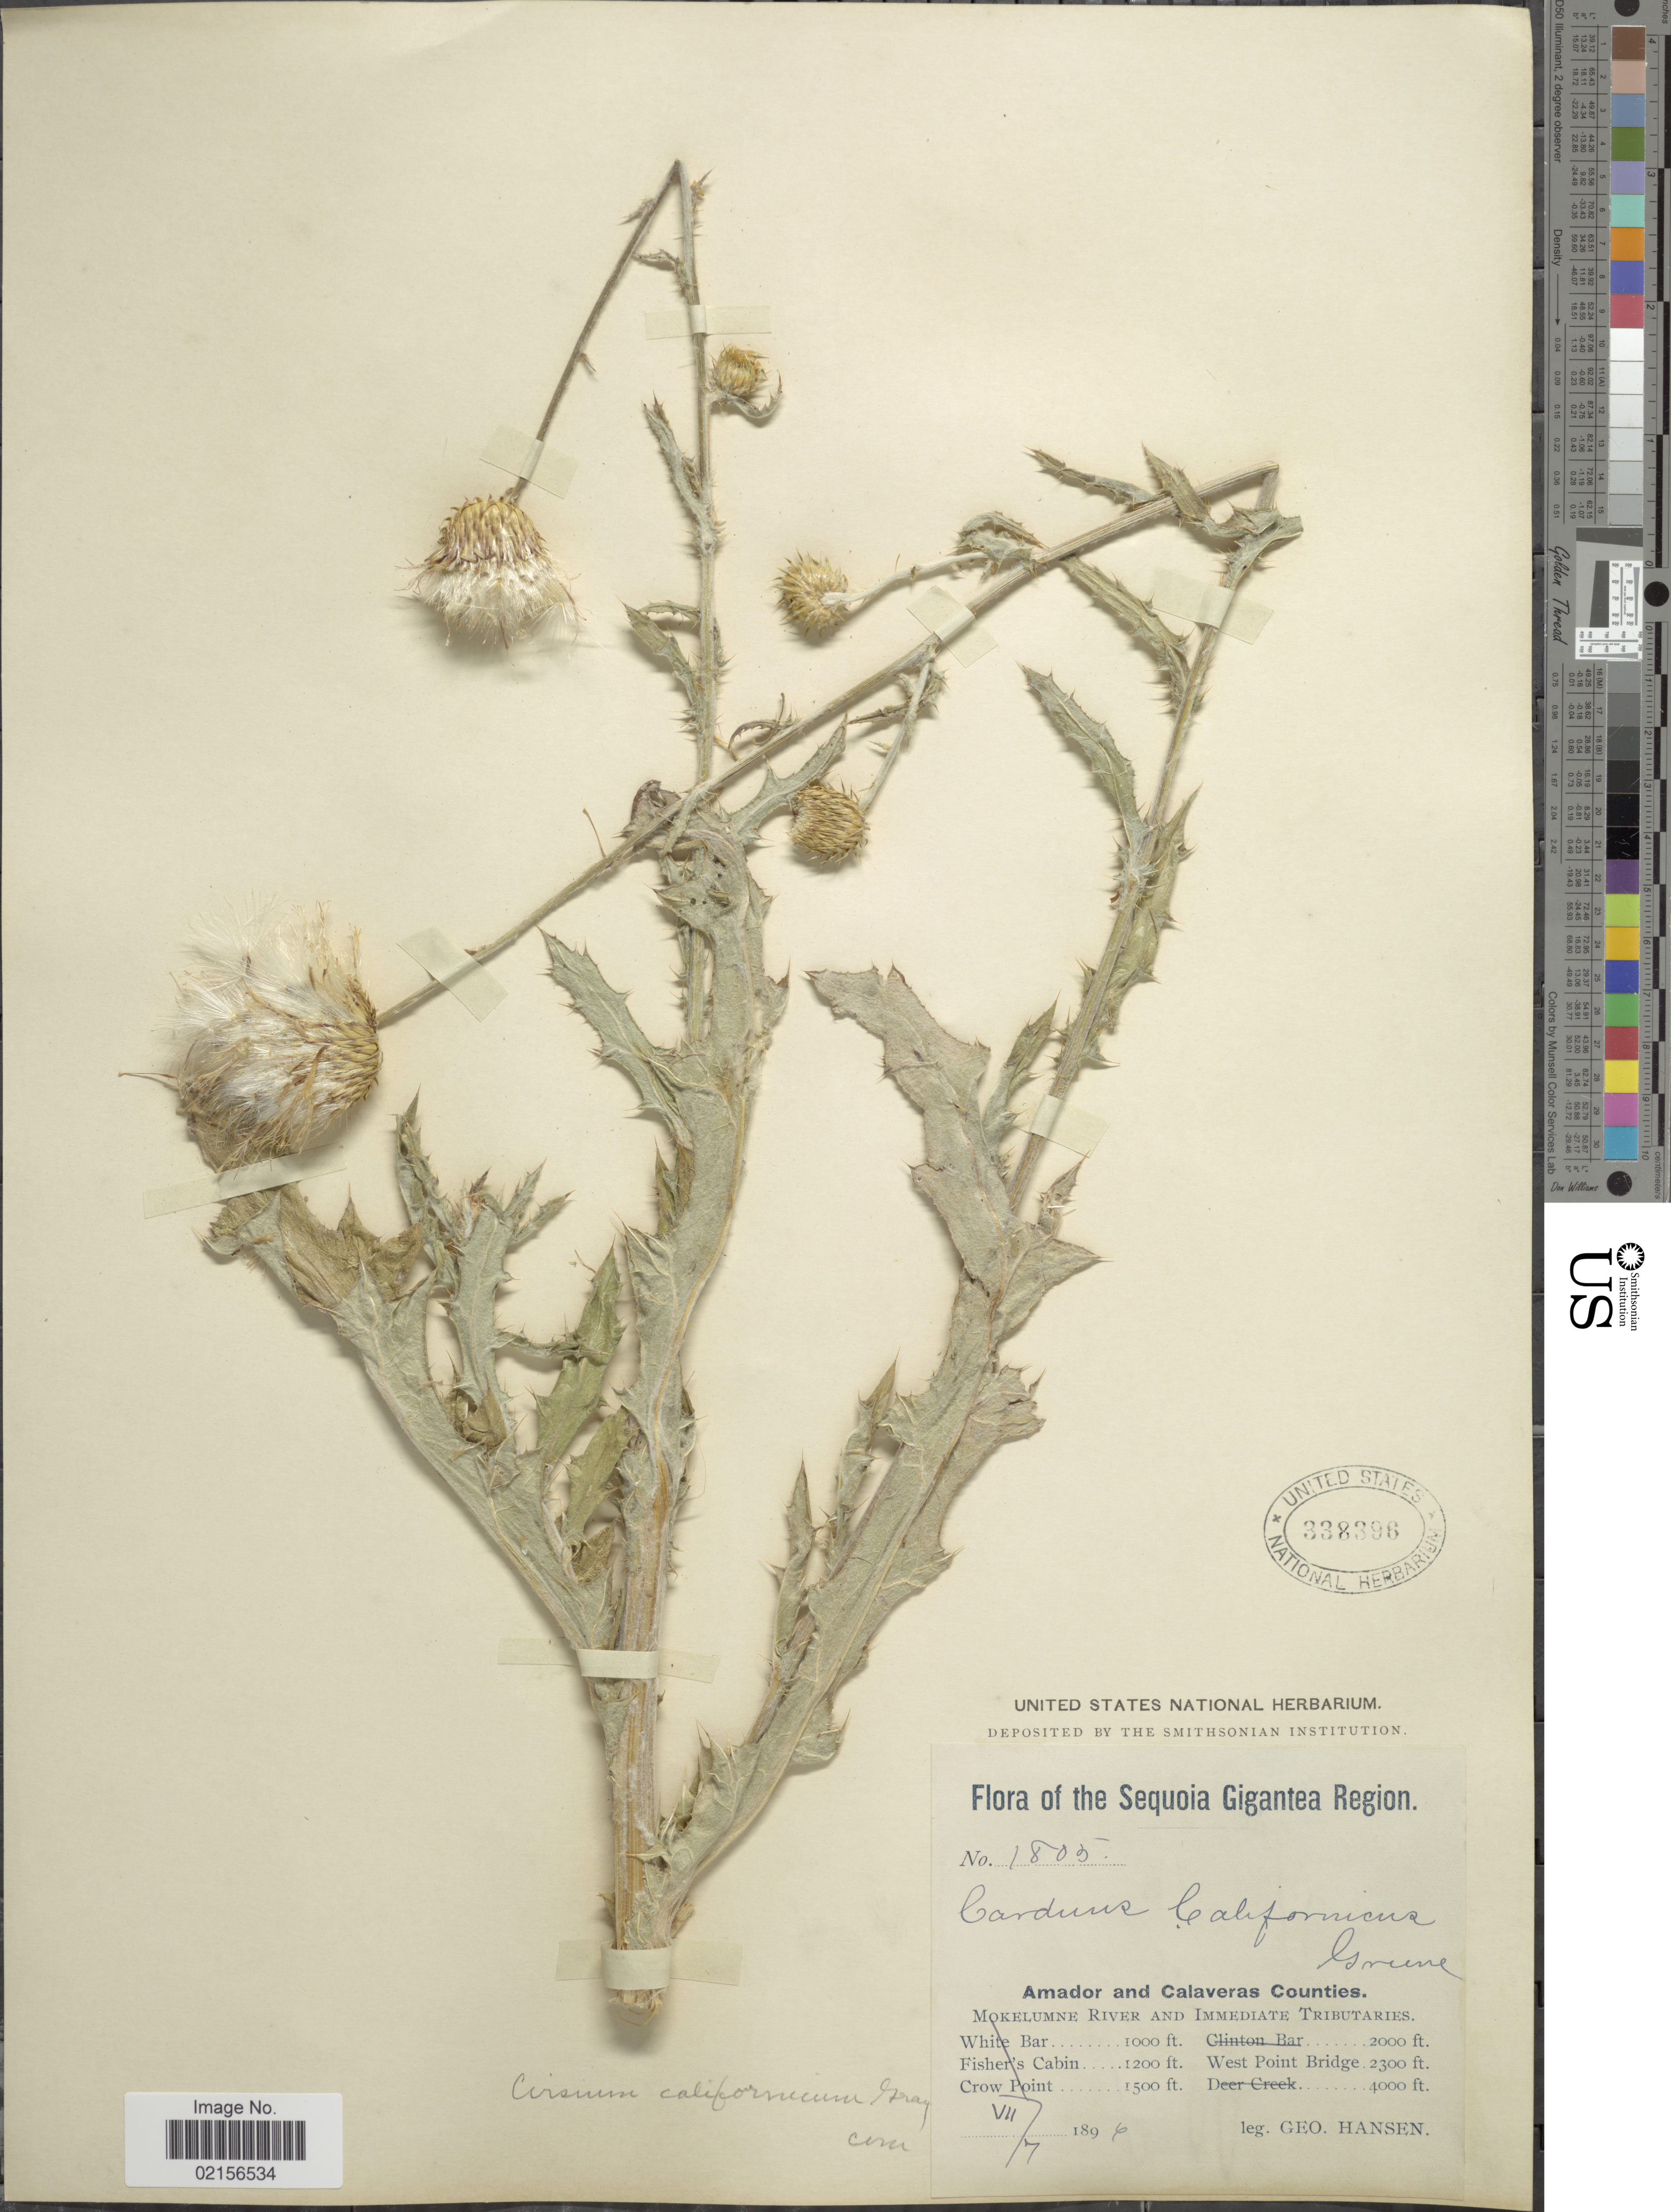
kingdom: Plantae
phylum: Tracheophyta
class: Magnoliopsida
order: Asterales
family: Asteraceae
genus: Cirsium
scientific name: Cirsium occidentale var. californicum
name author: (A. Gray) D.J. Keil & C.E. Turner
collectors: G. Hansen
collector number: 1805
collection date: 1896-07-07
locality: The Sequia Gigantea Region, Amador and Calaveras Counties, Mokelumne River and Immediate Tributaries, West Point Bridge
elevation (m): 701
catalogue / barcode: US 338396